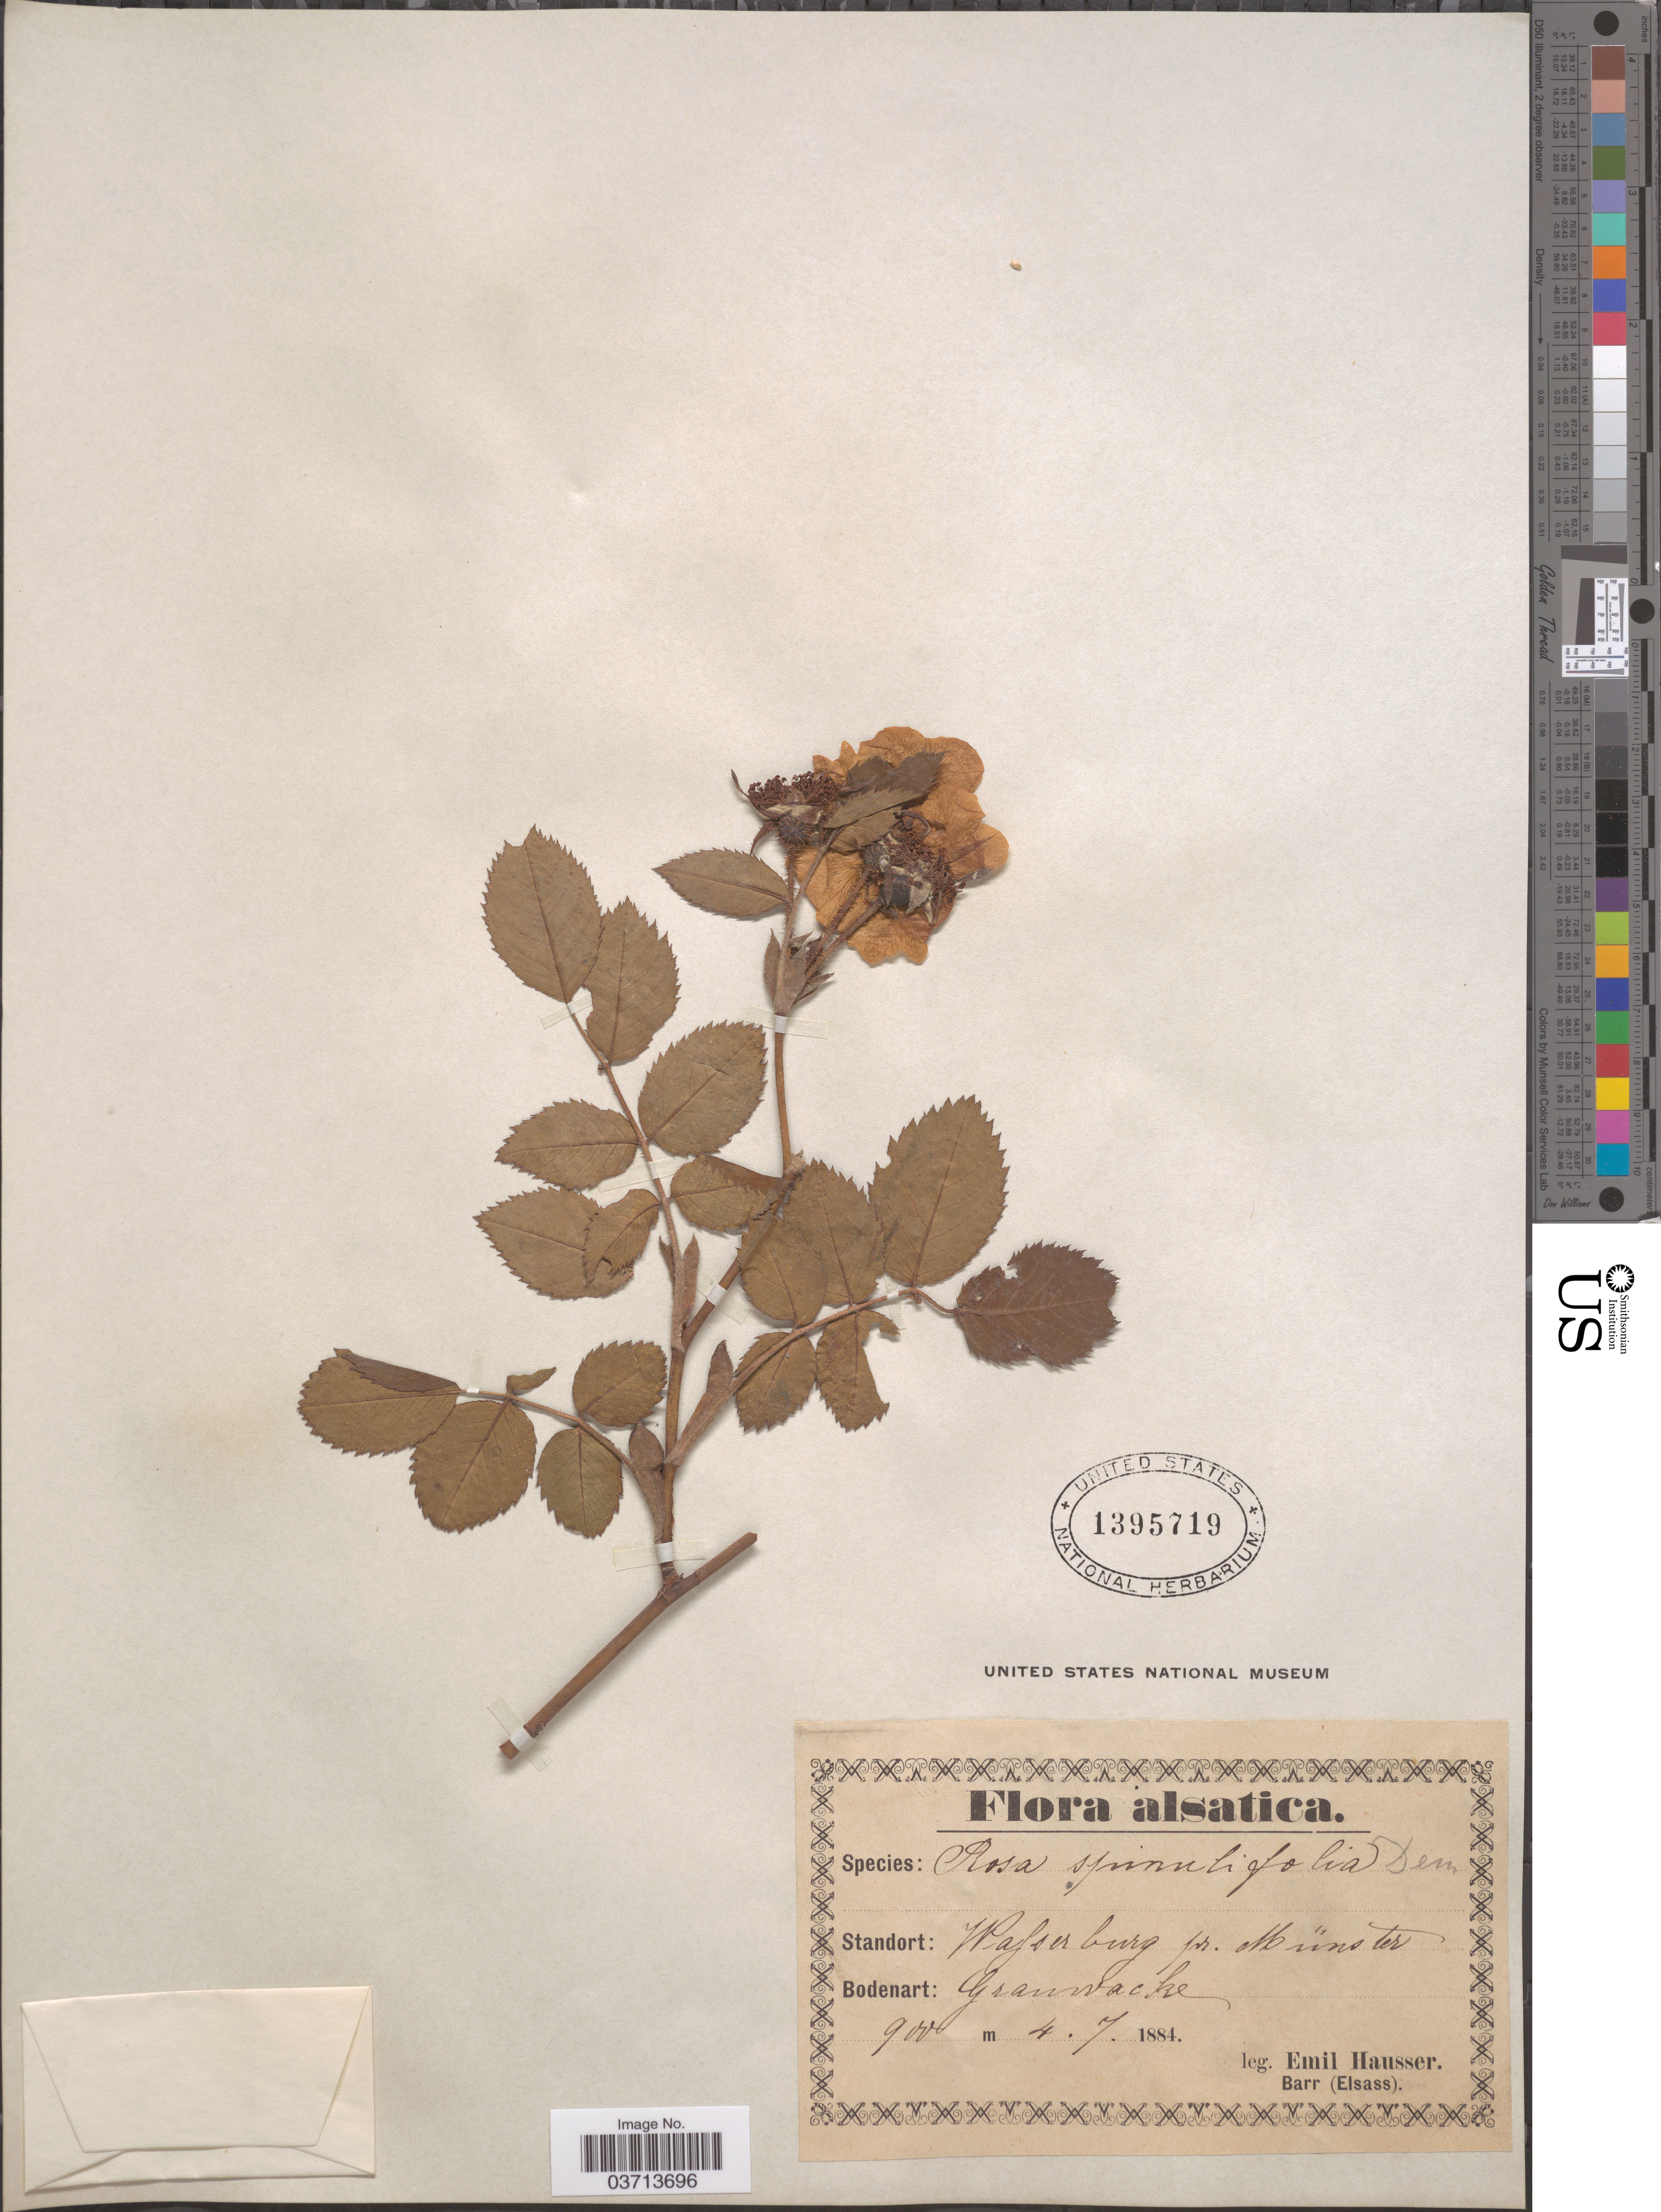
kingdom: Plantae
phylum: Tracheophyta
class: Magnoliopsida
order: Rosales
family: Rosaceae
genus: Rosa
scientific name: Rosa spinulifolia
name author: Dematra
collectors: E. Hausser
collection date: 1884-07-04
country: France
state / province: Grand Est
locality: Alsatica. Wasserburg pr. Münster.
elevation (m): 900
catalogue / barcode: US 1395719